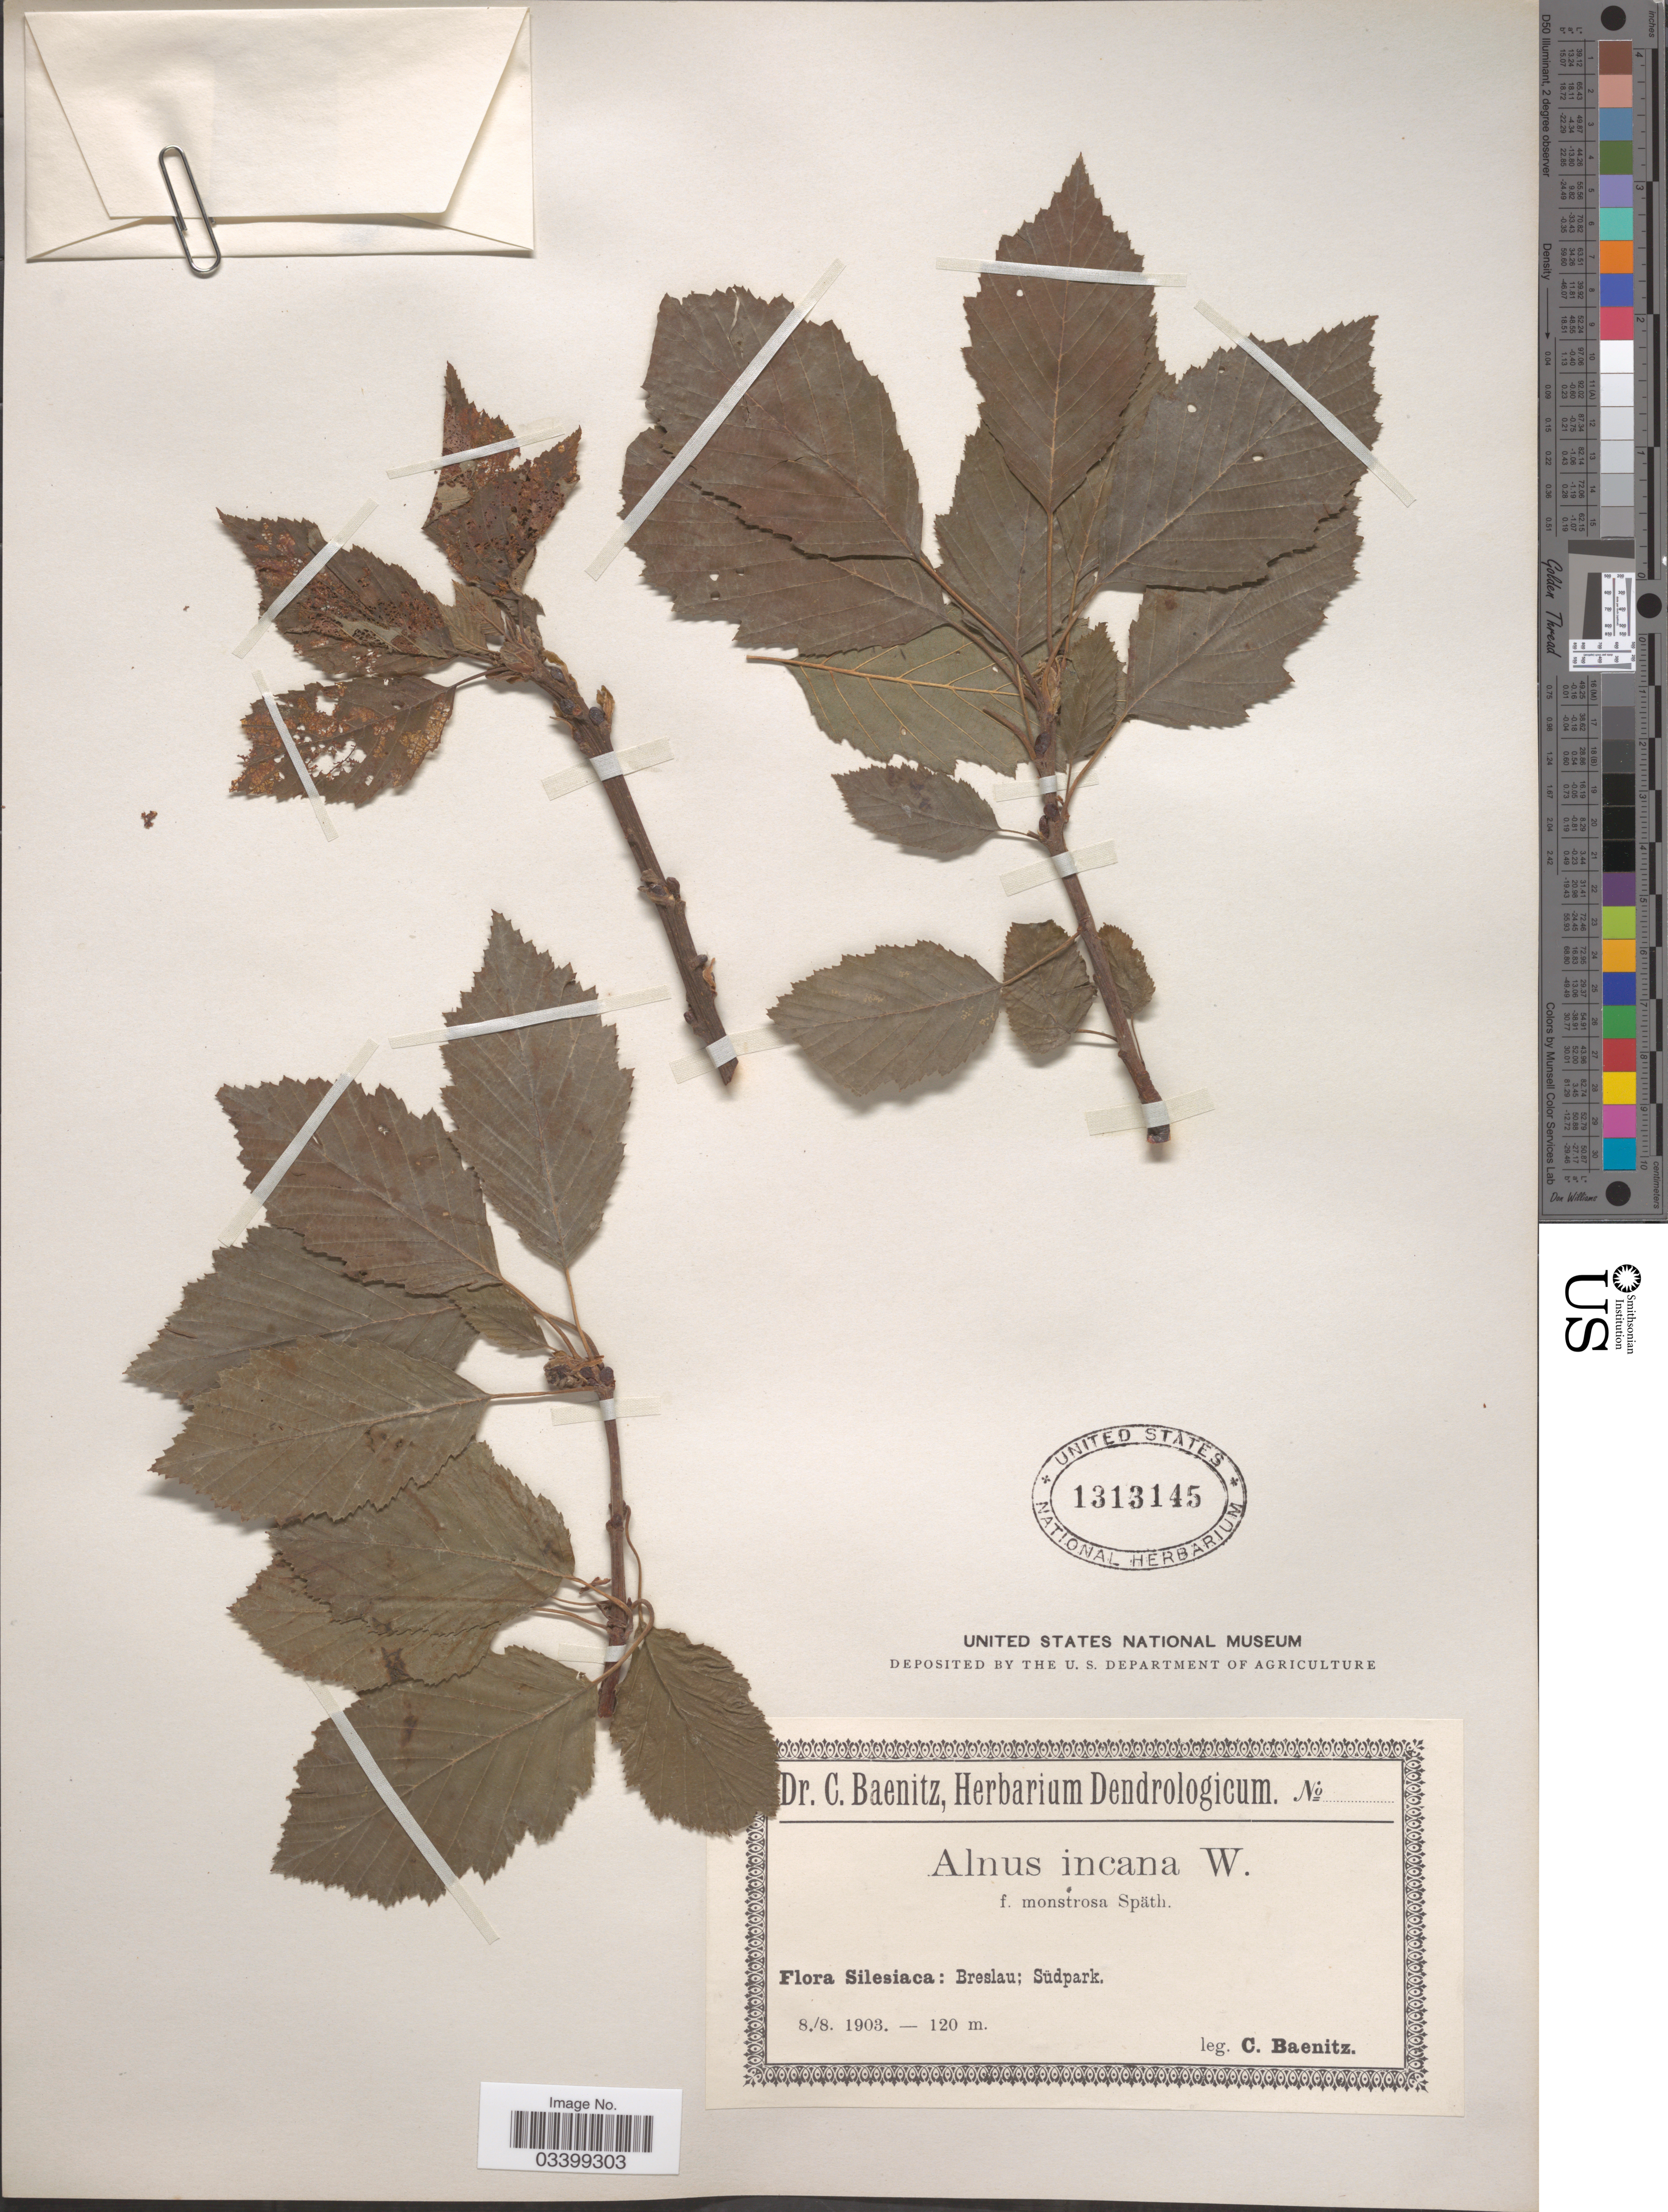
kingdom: Plantae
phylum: Tracheophyta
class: Magnoliopsida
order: Fagales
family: Betulaceae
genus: Alnus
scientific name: Alnus incana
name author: (L.) Moench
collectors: C. G. Baenitz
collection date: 1903-08-08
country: Poland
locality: Silesiaca: Breslau; Südpark.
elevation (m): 120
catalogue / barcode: US 1313145